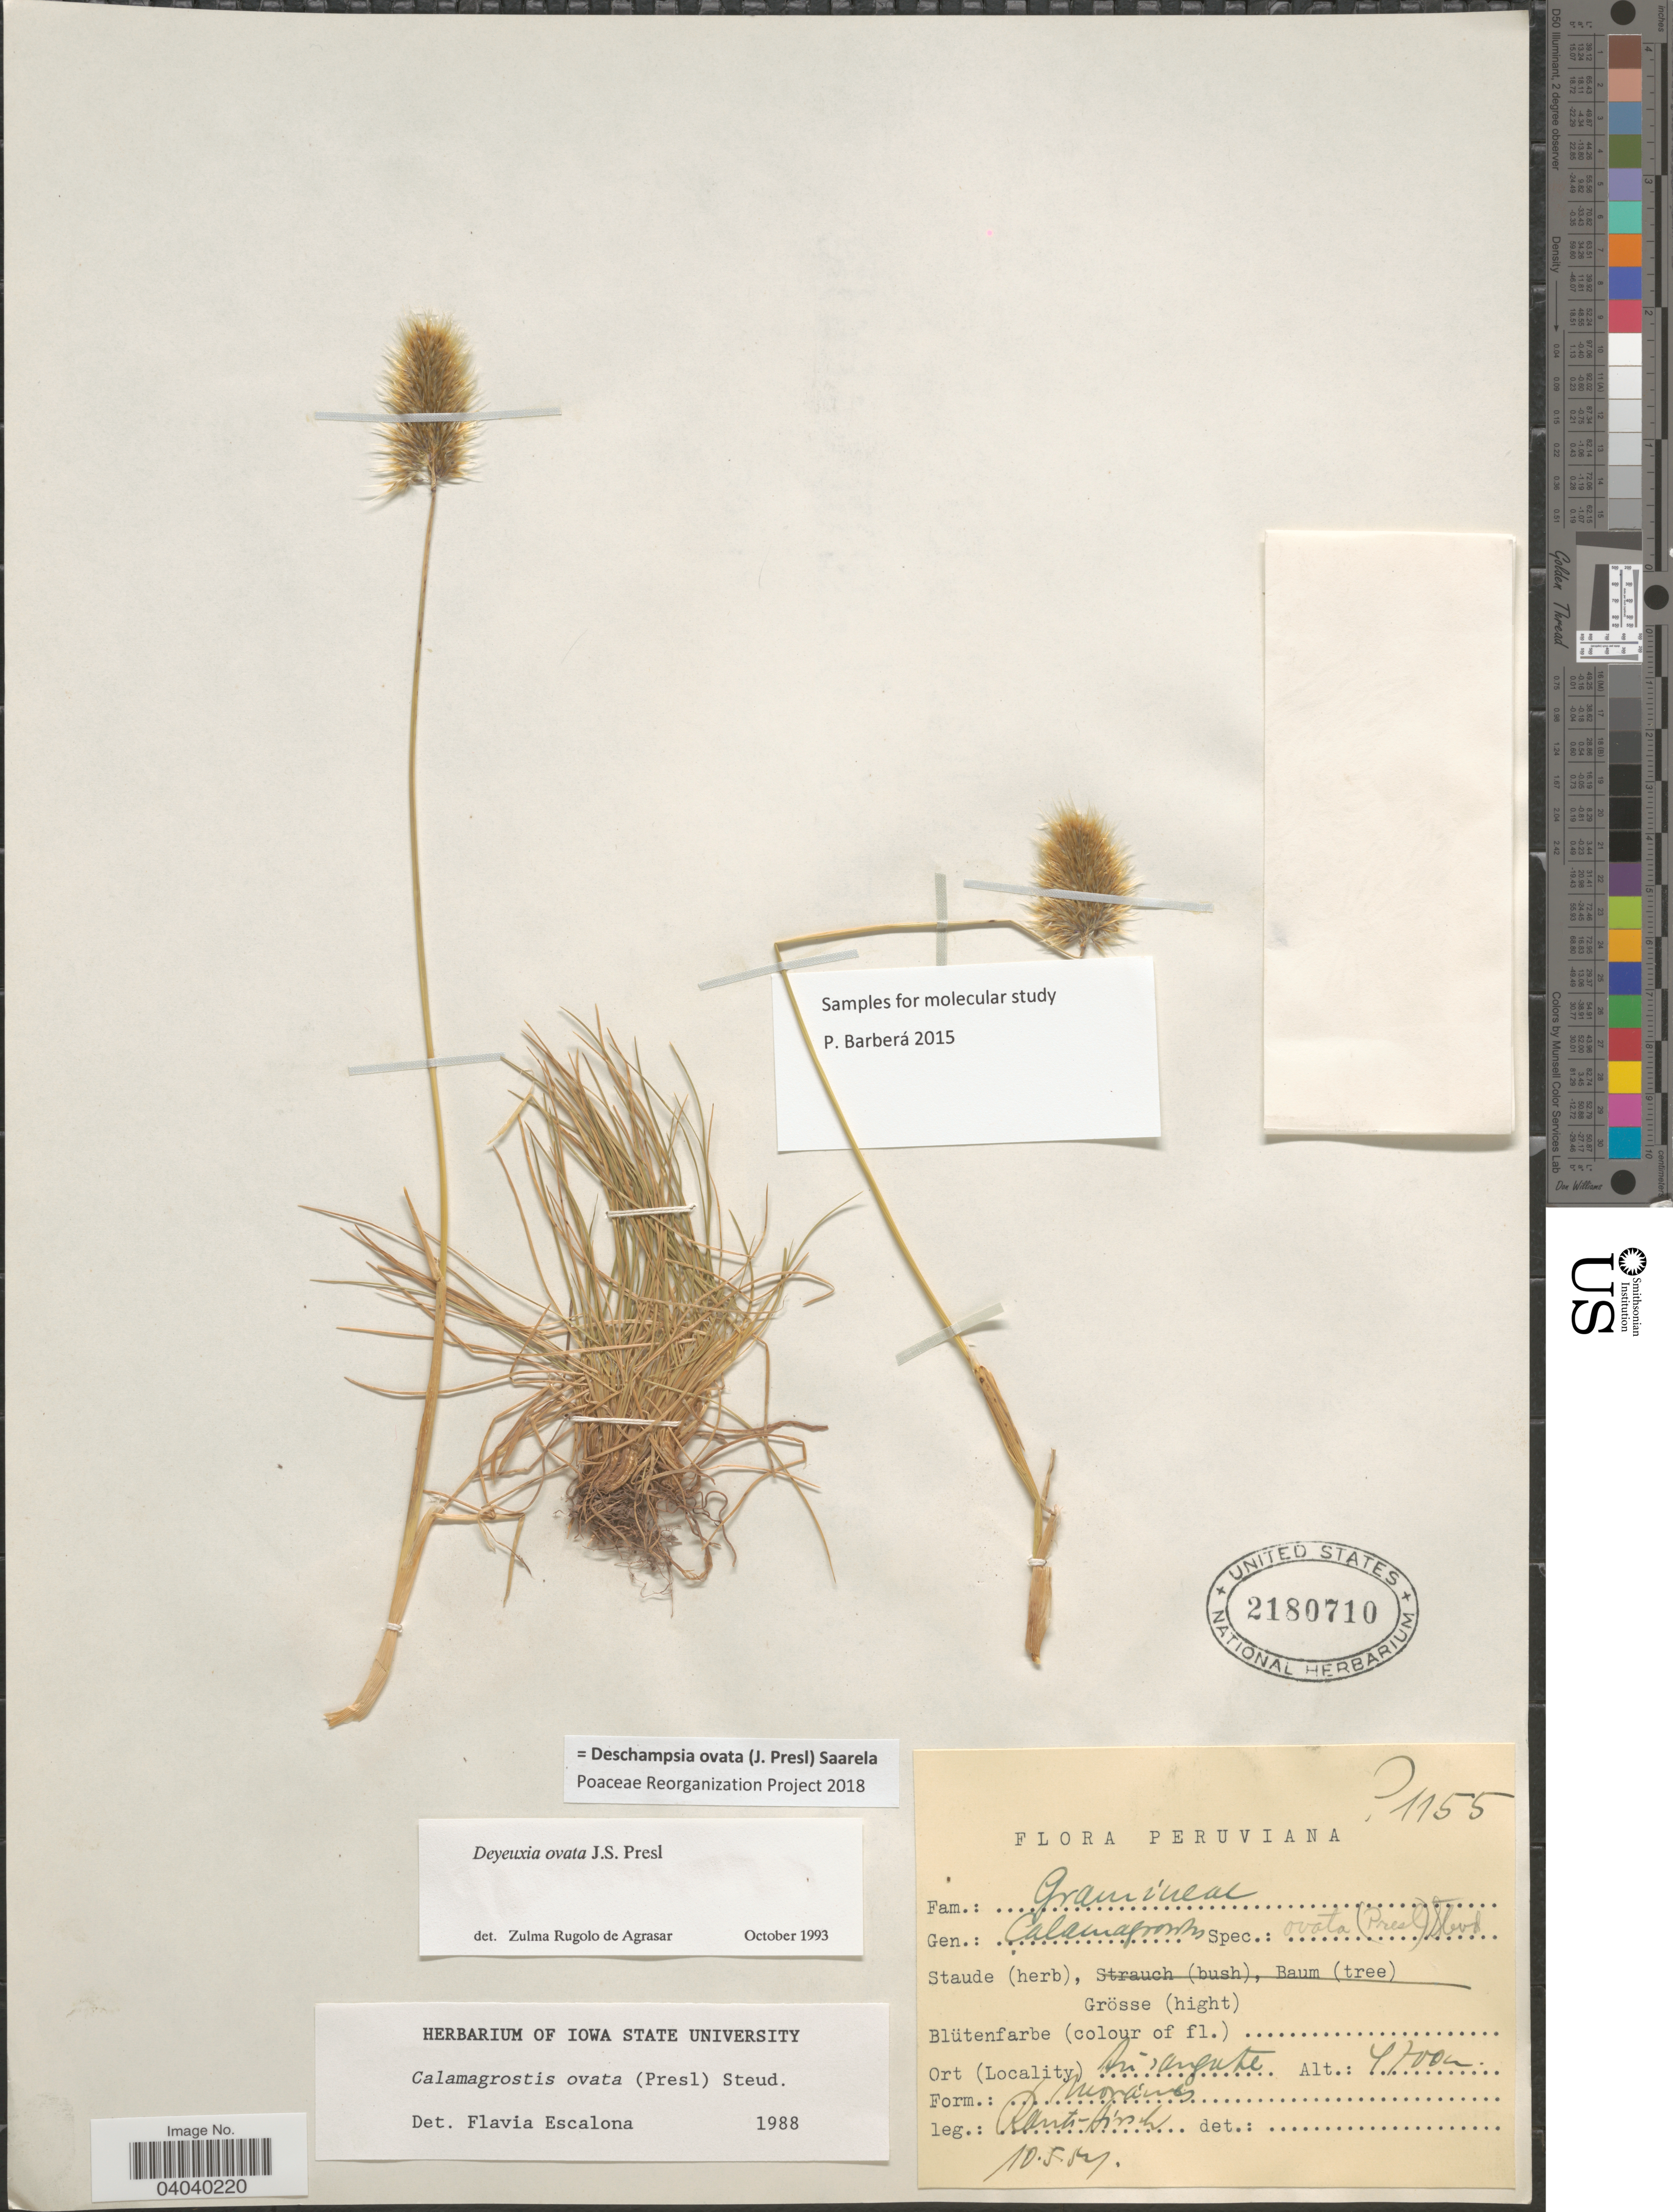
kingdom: Plantae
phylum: Tracheophyta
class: Liliopsida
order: Poales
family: Poaceae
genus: Deschampsia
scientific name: Deschampsia ovata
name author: (J. Presl) Saarela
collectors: W. Rauh & G. Hirsch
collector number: P1155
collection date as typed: Transcribed d/m/y: 10/5/54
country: Peru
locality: Auzangate.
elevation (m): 4700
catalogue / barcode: US 2180710